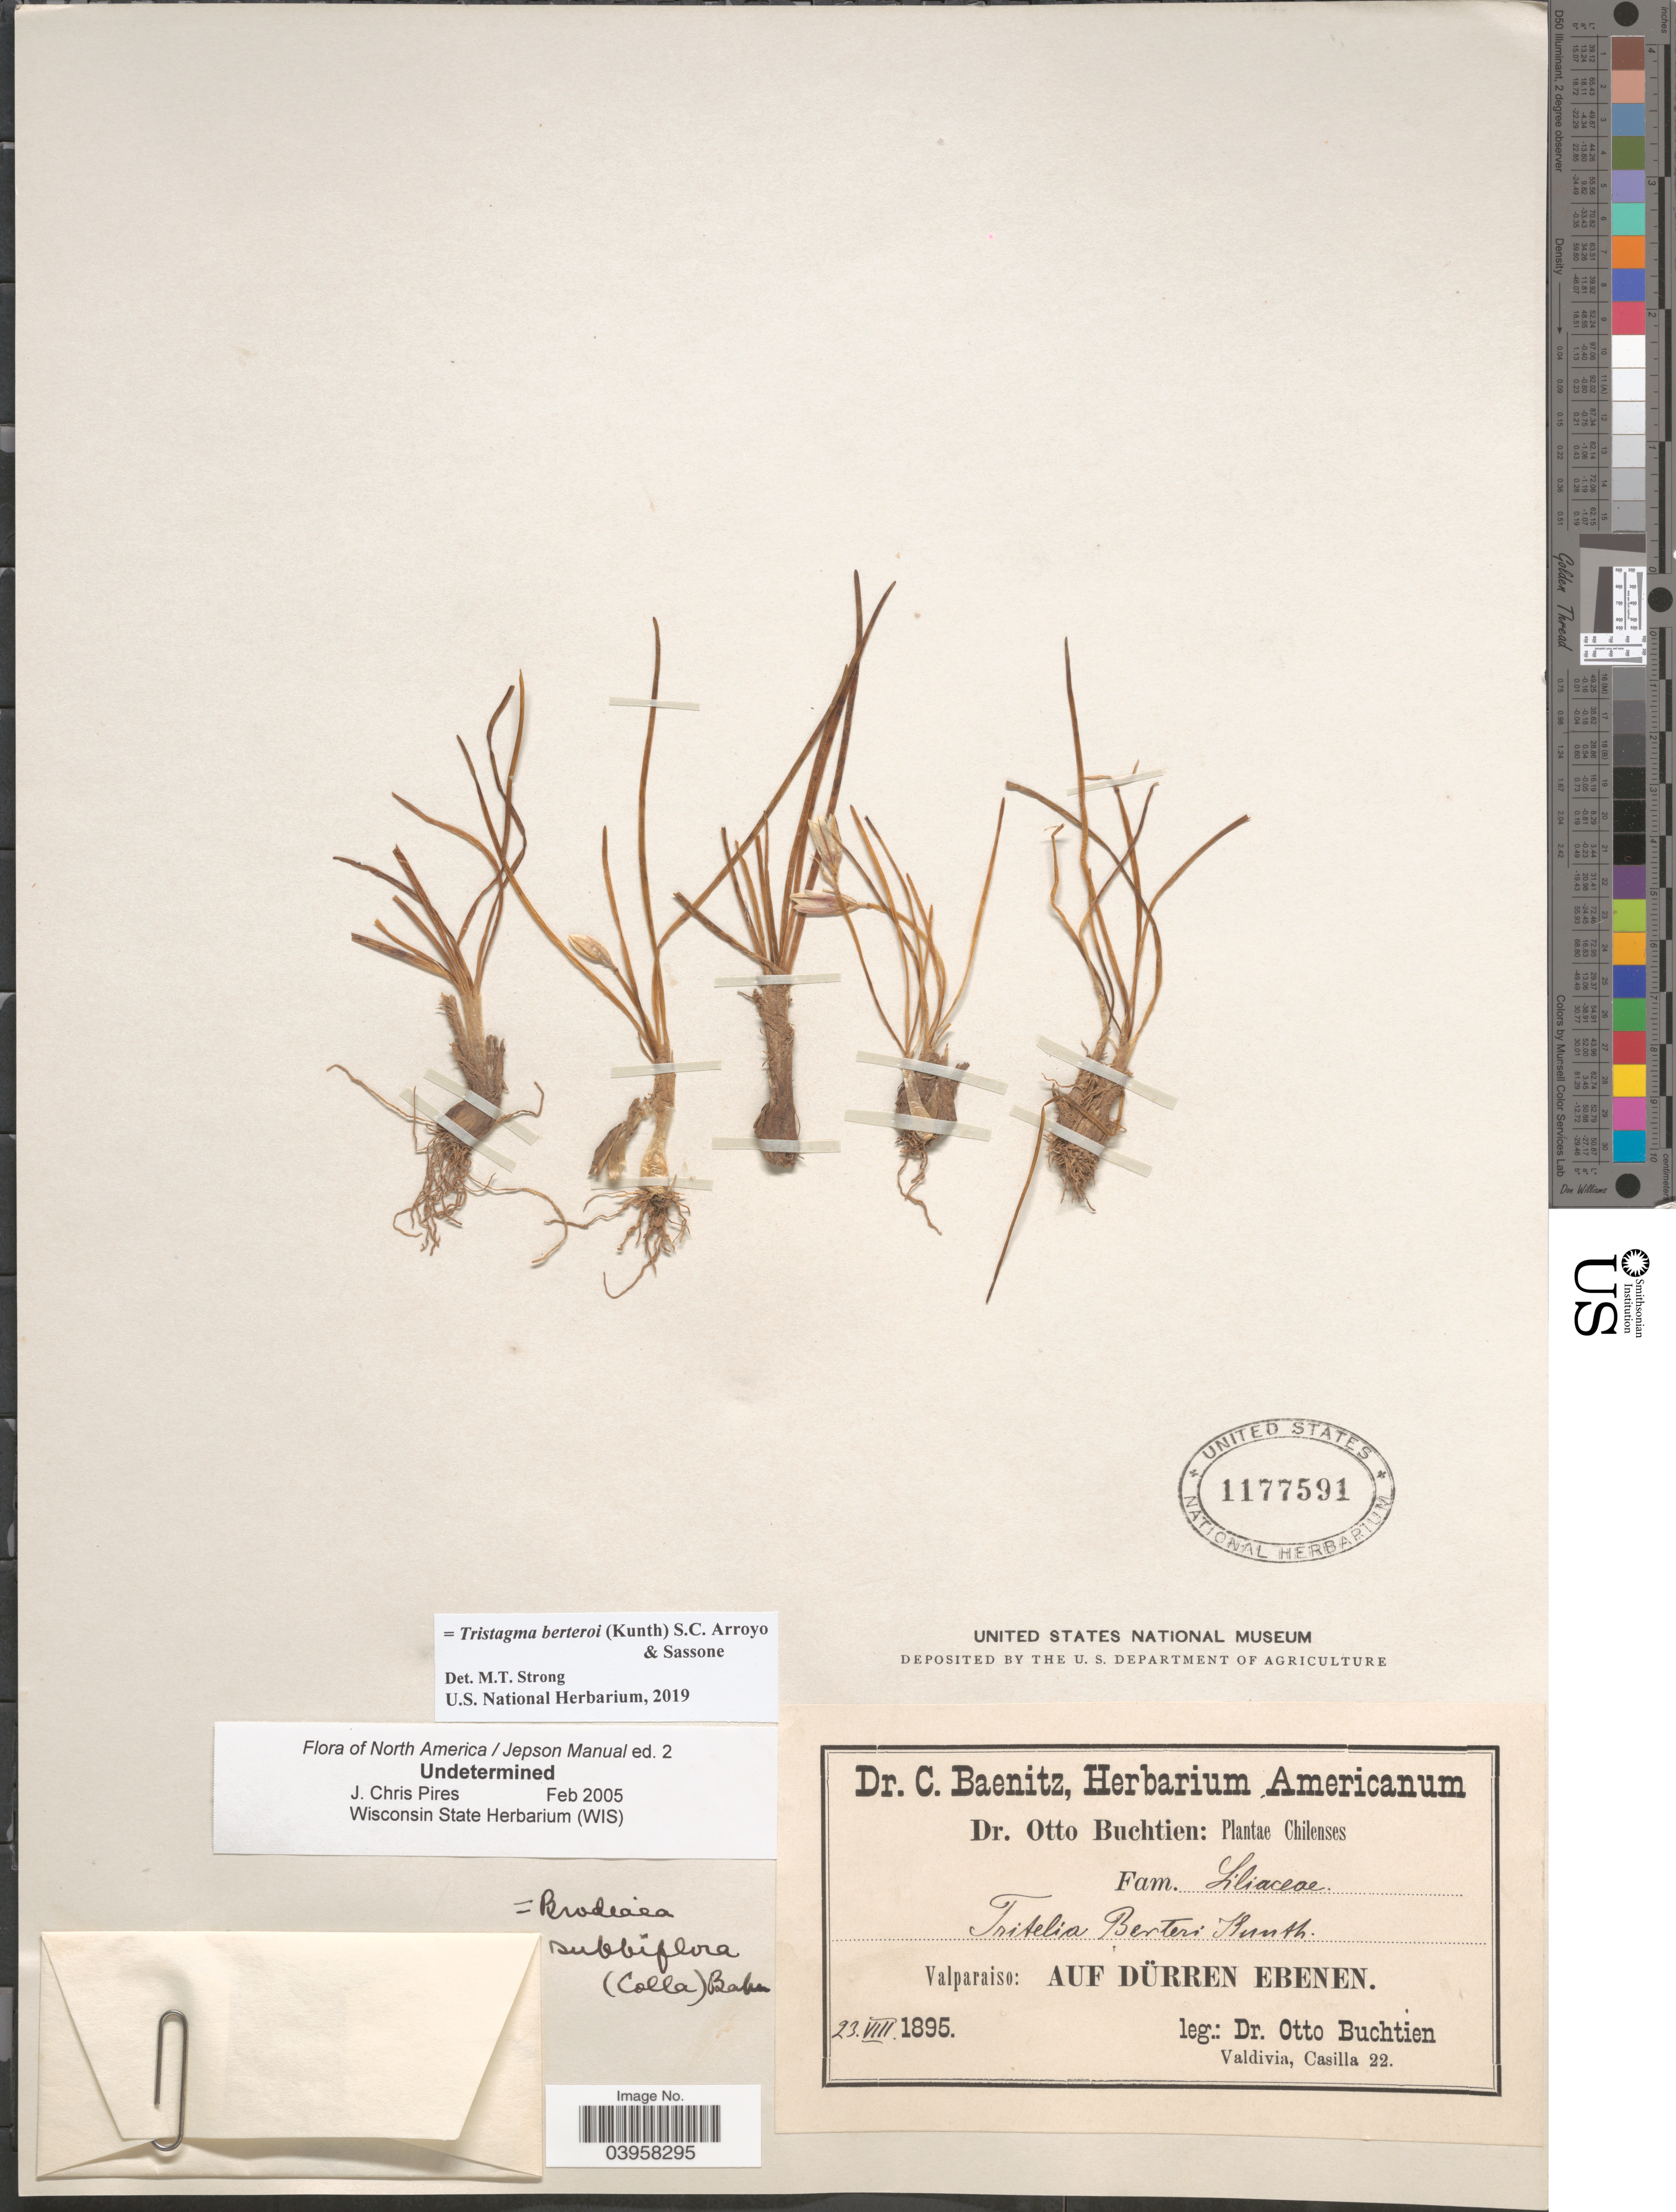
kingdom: Plantae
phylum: Tracheophyta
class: Liliopsida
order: Asparagales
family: Amaryllidaceae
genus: Tristagma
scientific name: Tristagma berteri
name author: Phil.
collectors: O. Buchtien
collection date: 1895-08-23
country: Chile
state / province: Valparaíso (V)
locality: Auf Dürren Ebenen.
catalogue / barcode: US 1177591